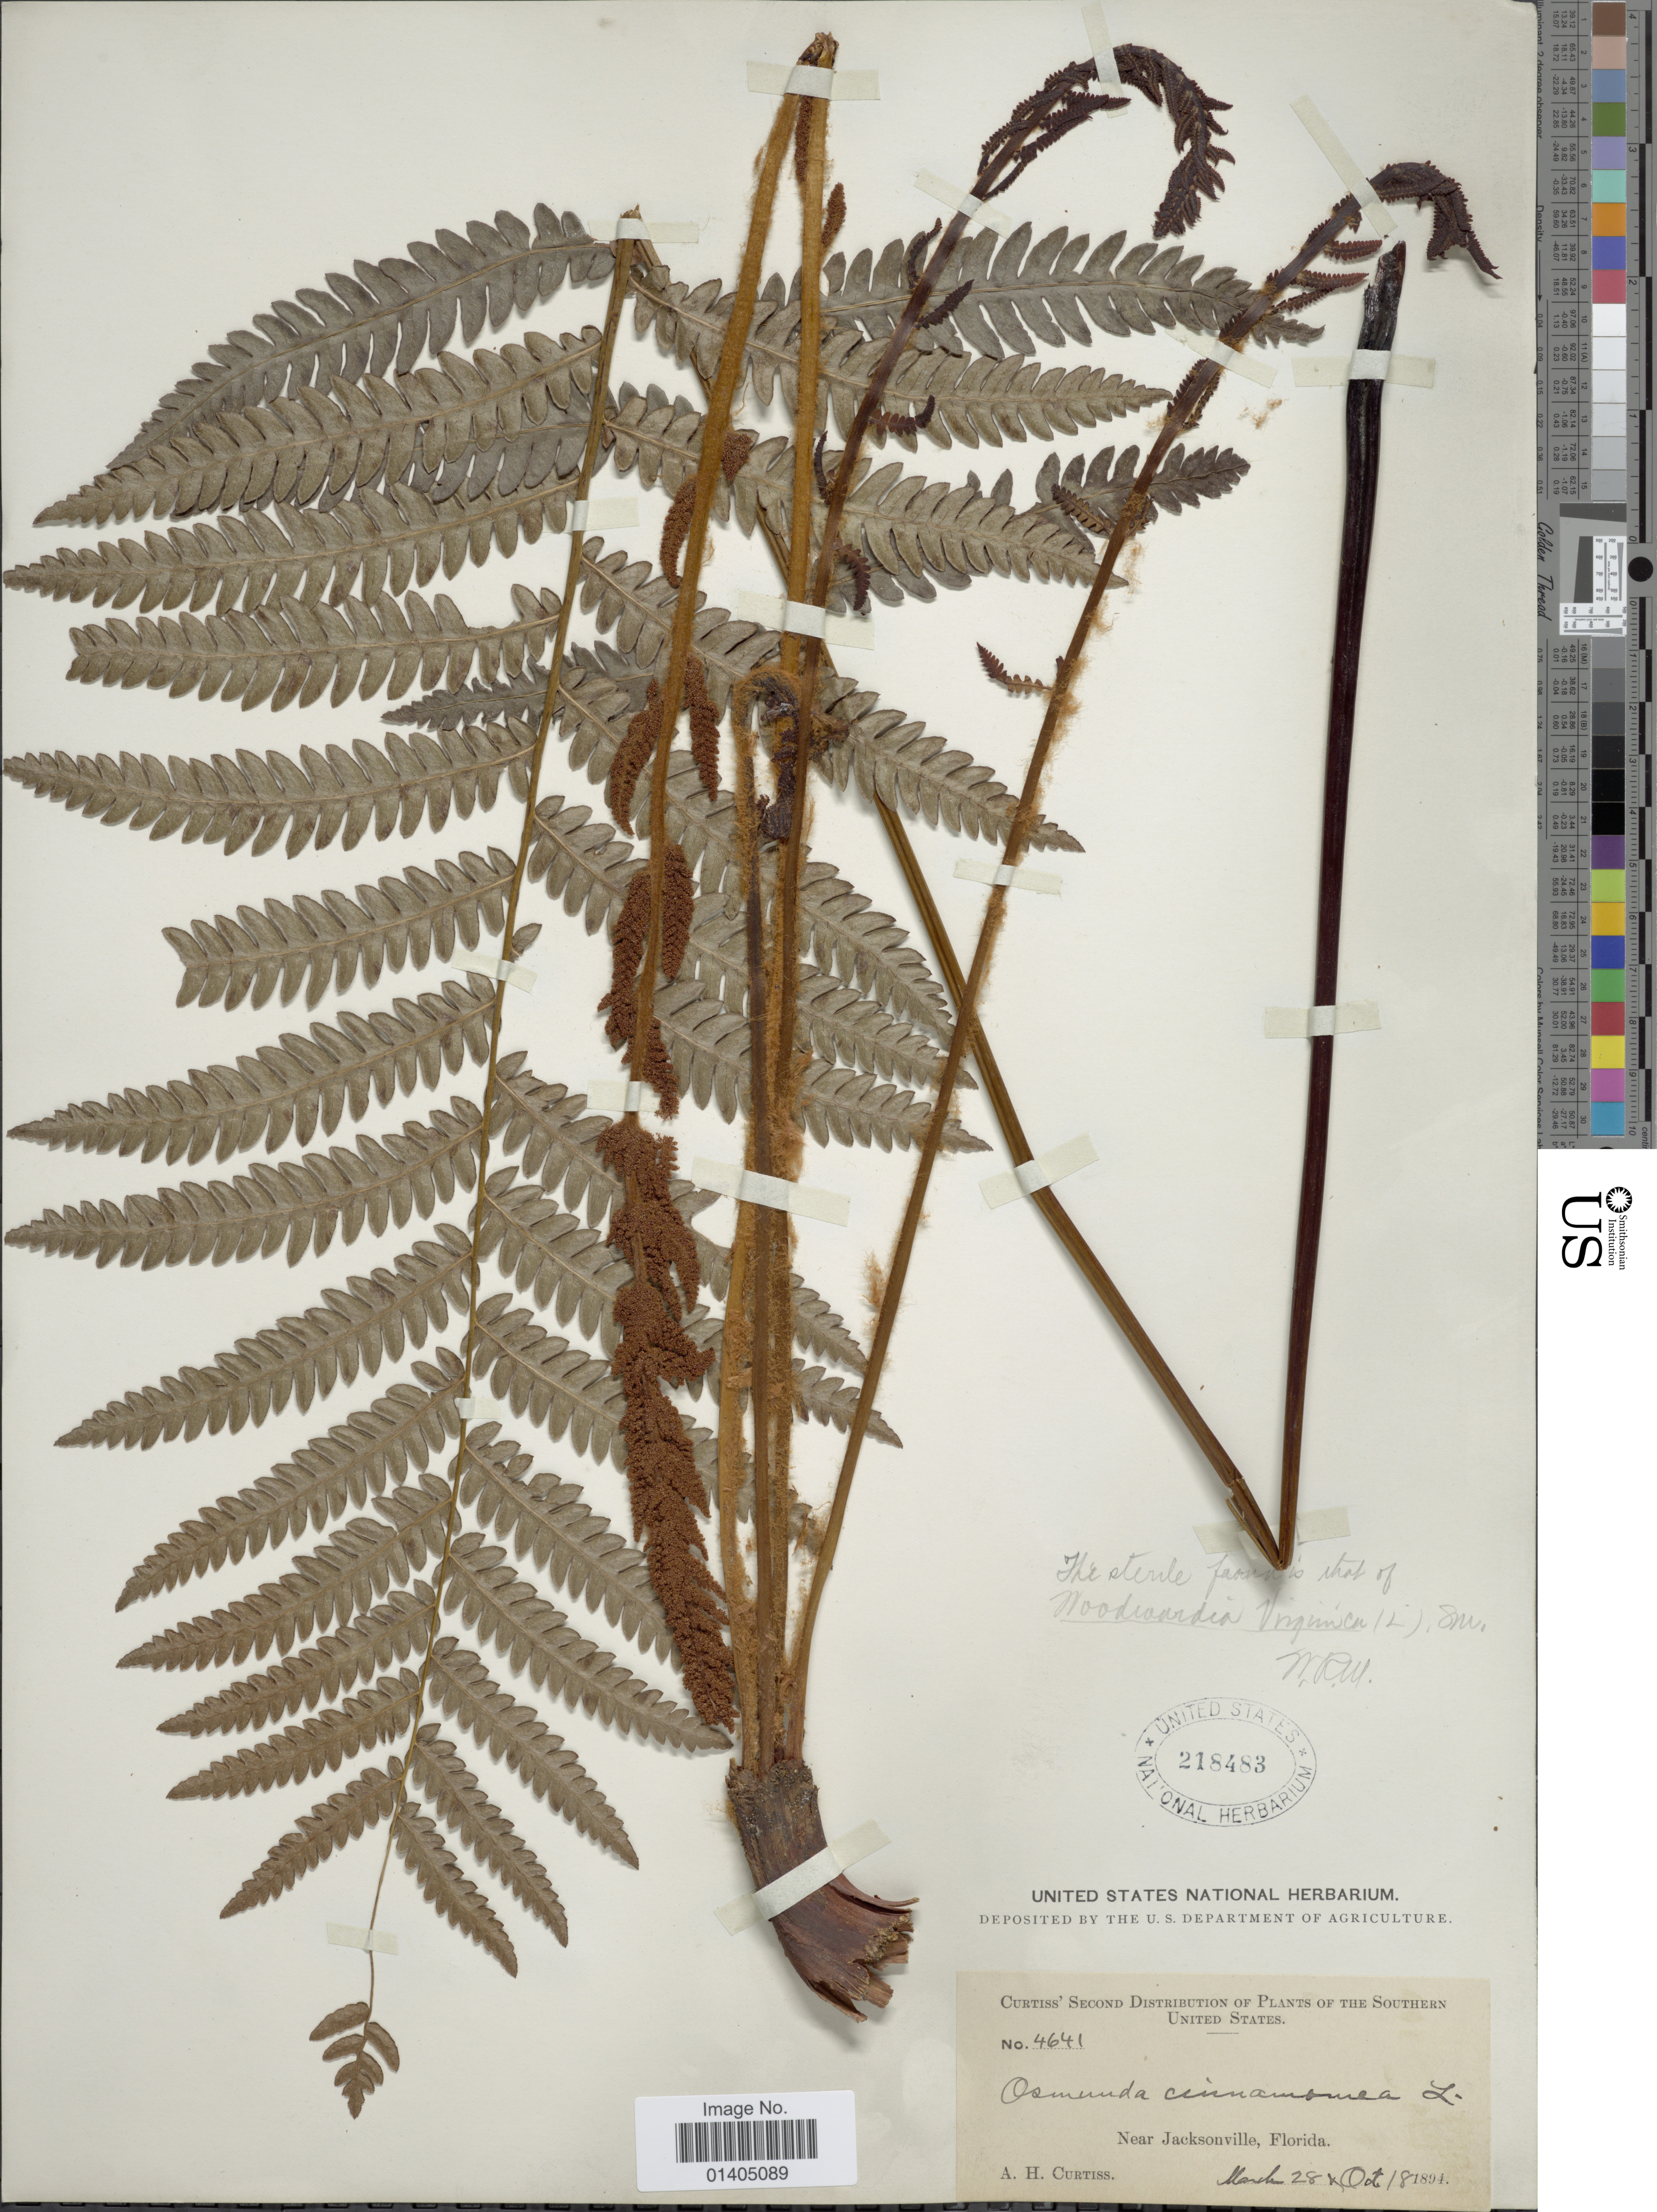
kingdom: Plantae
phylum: Tracheophyta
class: Polypodiopsida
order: Osmundales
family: Osmundaceae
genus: Osmundastrum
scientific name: Osmundastrum cinnamomeum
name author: (L.) C. Presl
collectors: A. H. Curtiss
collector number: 4641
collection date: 1894-03-28/1894-10-18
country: United States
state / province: Florida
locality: The Southern United States, Near Jacksonville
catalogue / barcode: US 218483